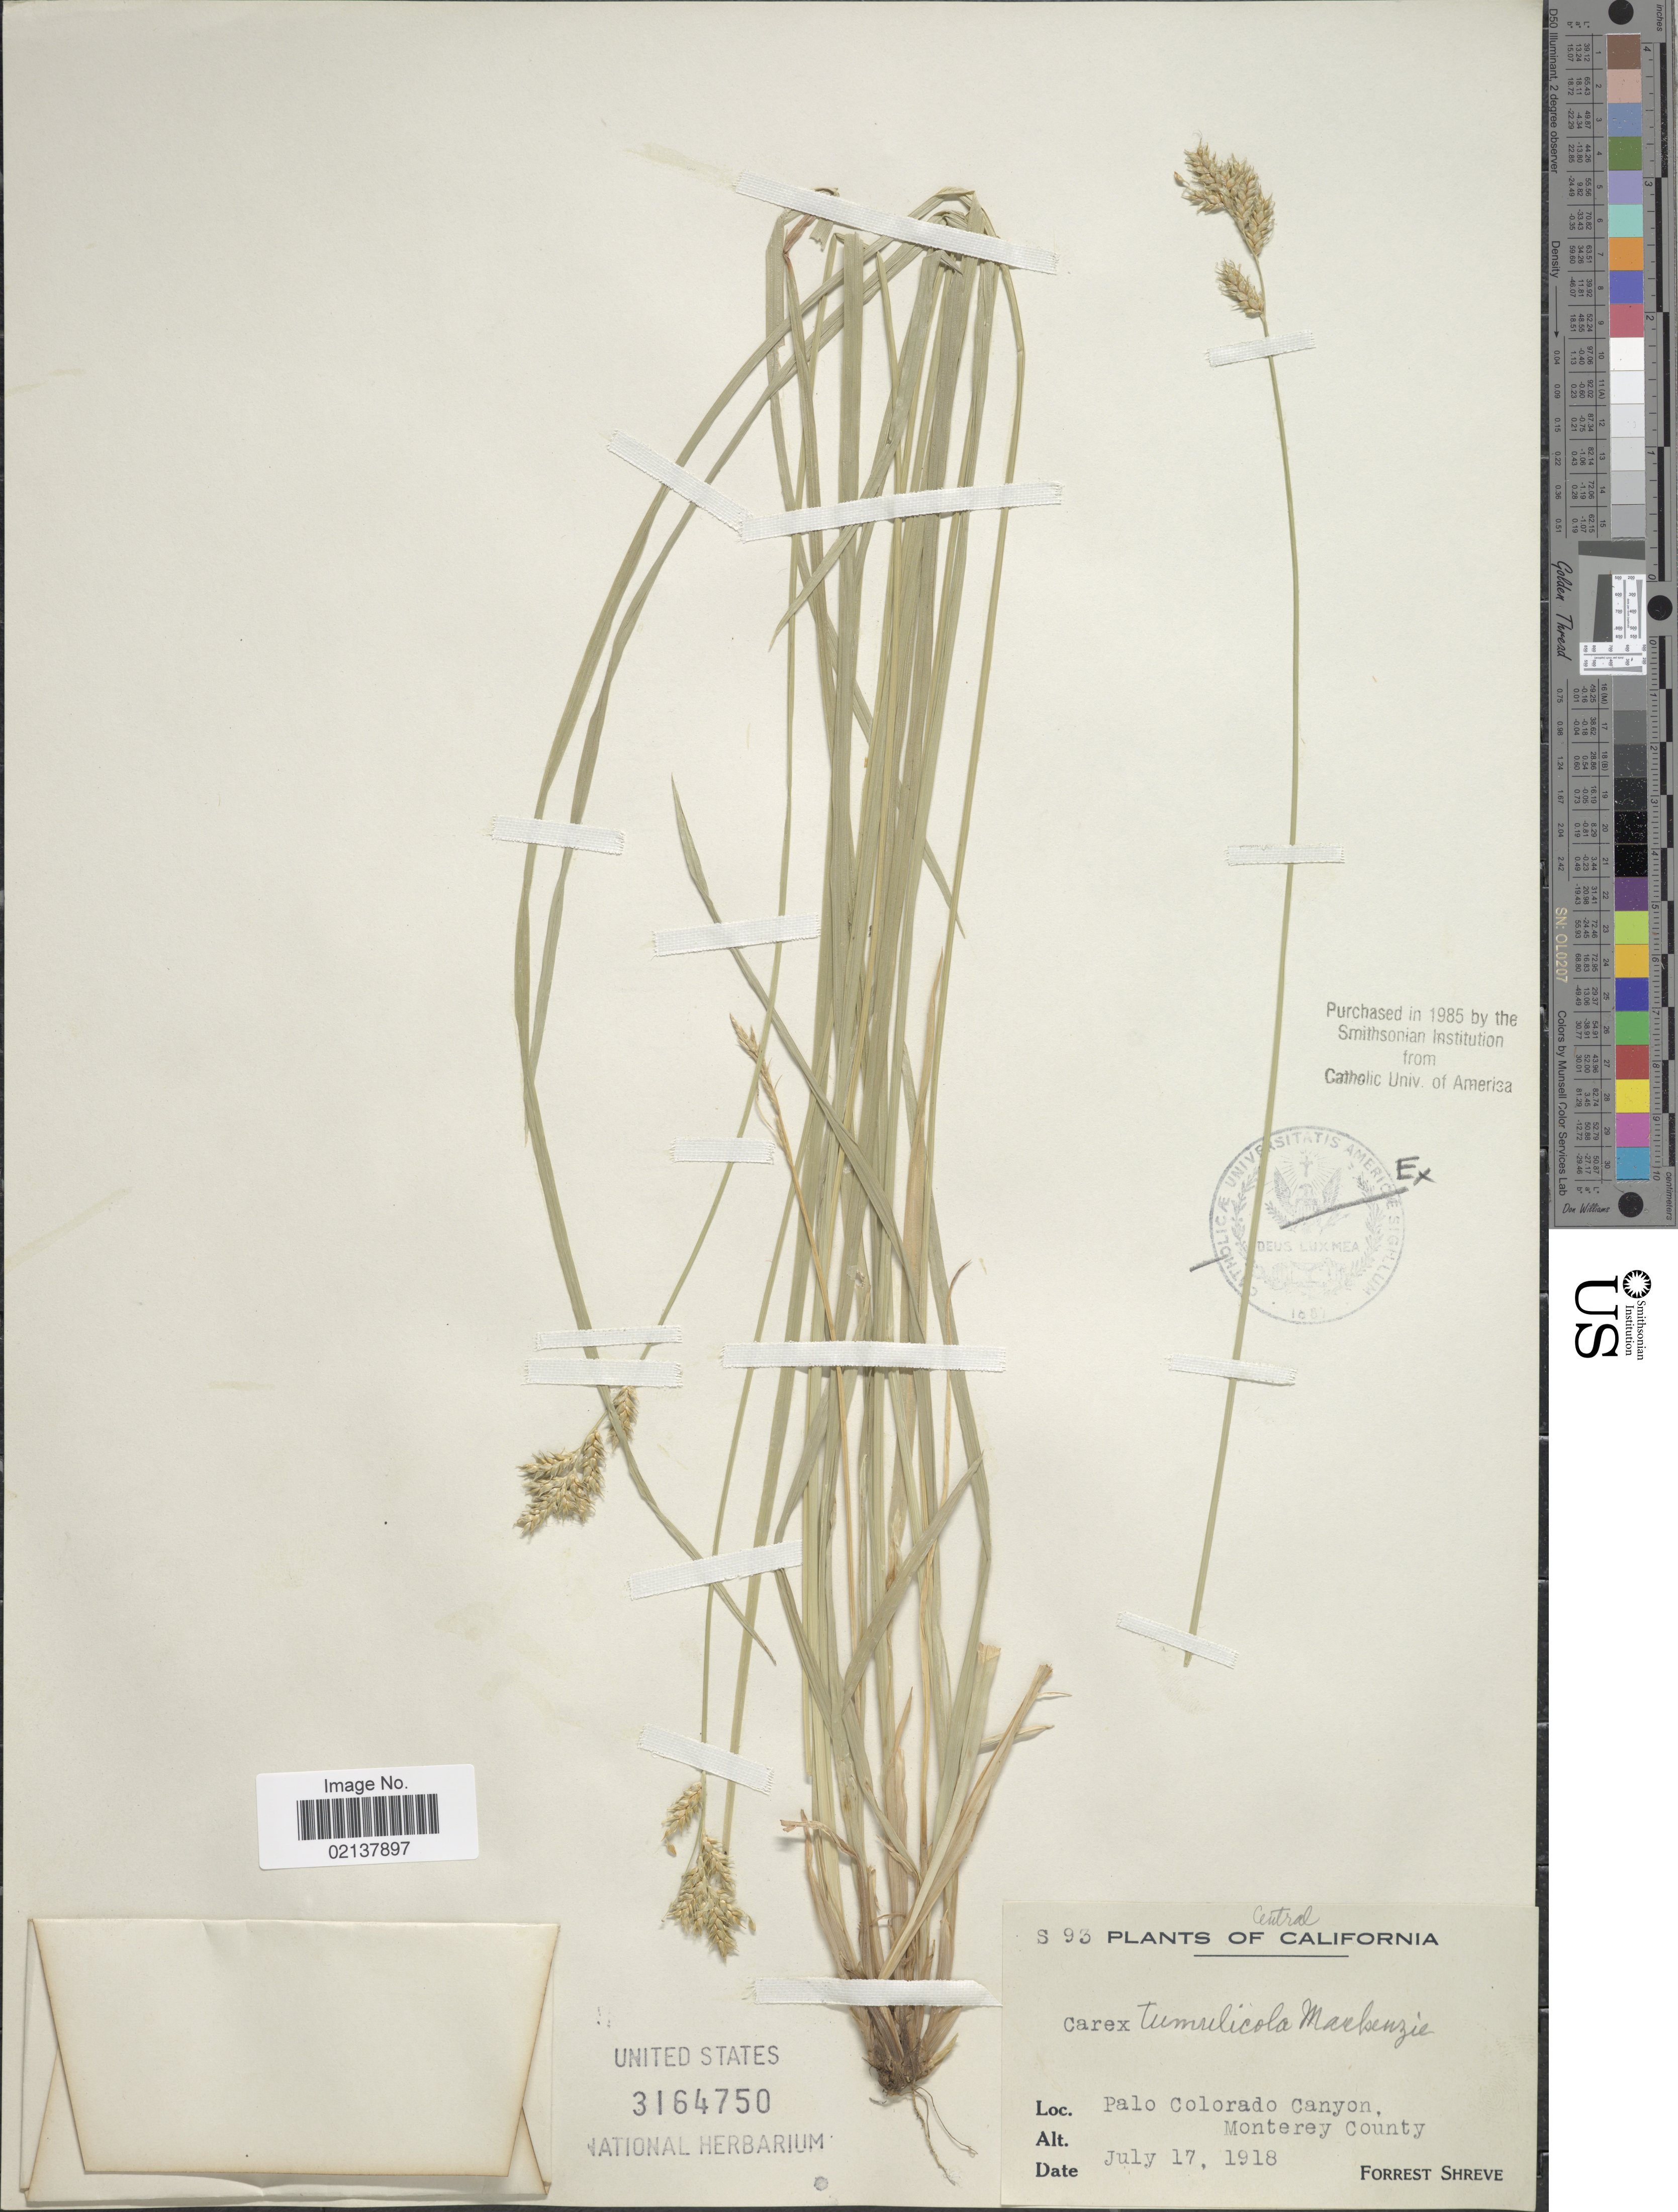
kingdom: Plantae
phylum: Tracheophyta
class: Liliopsida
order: Poales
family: Cyperaceae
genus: Carex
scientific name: Carex tumulicola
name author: Mack.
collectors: F. Shreve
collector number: S 93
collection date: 1918-07-17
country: United States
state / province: California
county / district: Monterey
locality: Central California, Palo Colorado Canyon, Monterey County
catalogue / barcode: US 3164750